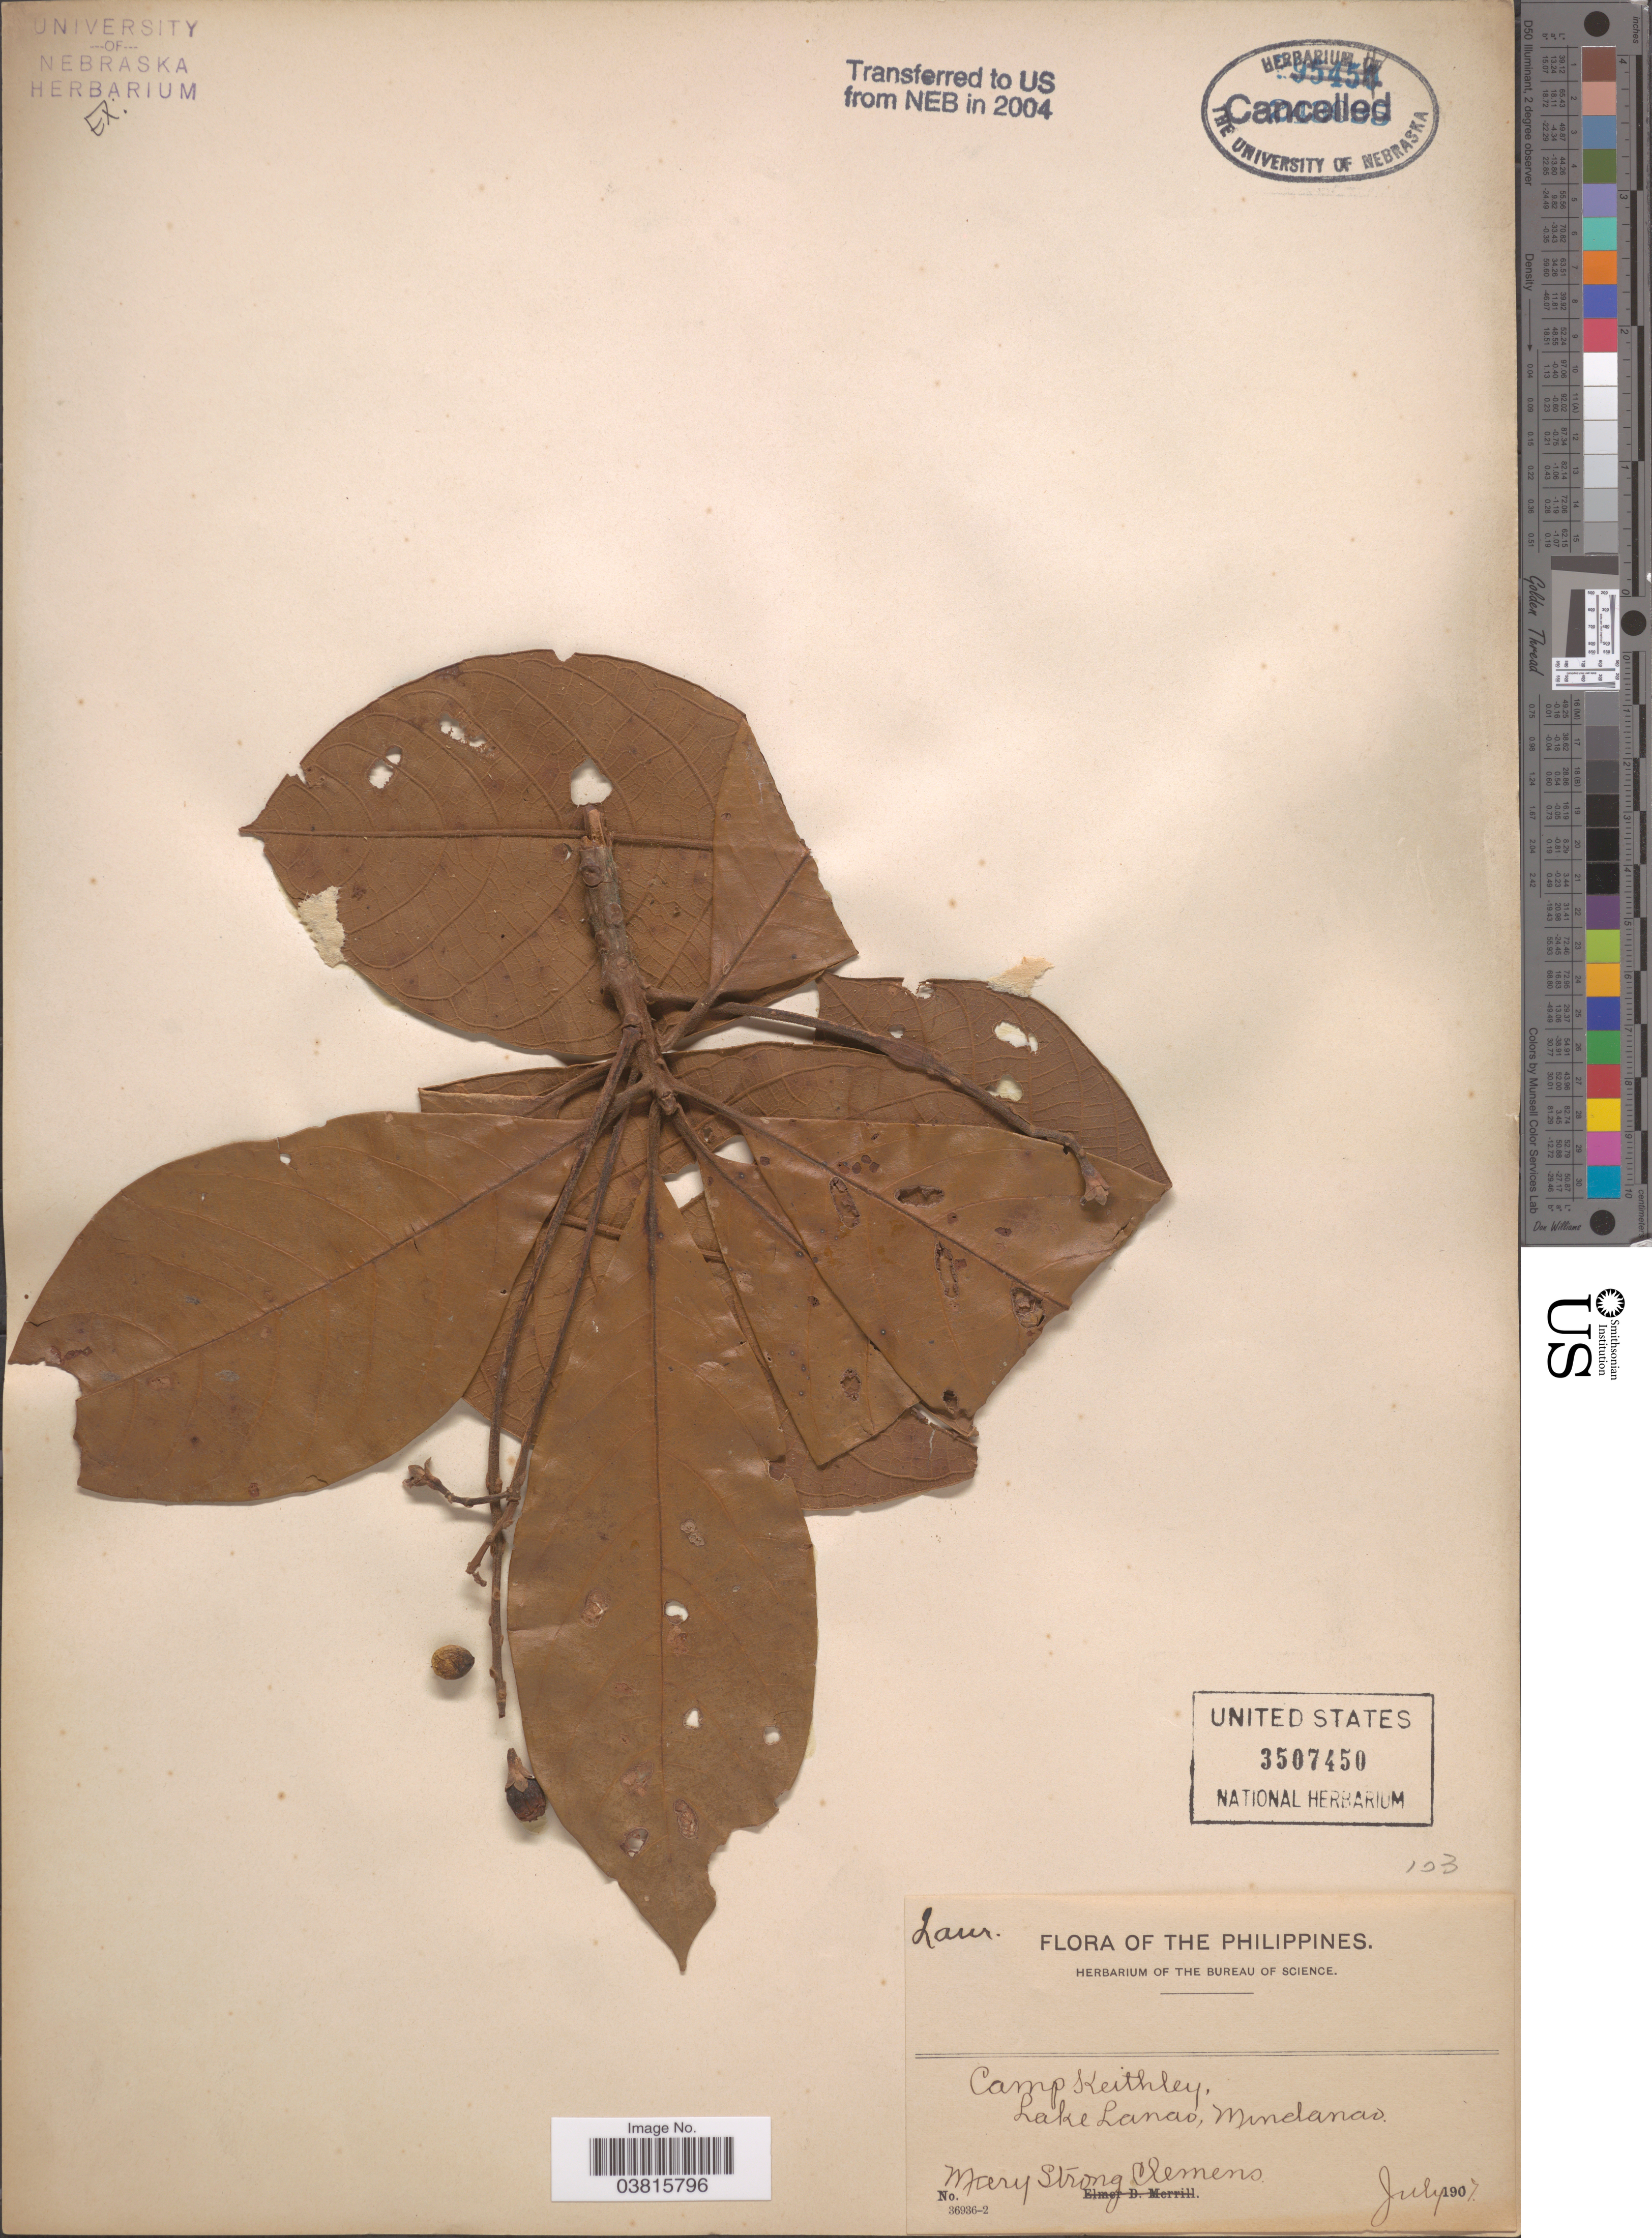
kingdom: Plantae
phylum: Tracheophyta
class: Magnoliopsida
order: Laurales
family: Lauraceae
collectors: M. S. Clemens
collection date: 1907-07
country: Philippines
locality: Camp Keithley, Lake Lanao, Mindanao.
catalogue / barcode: US 3507450